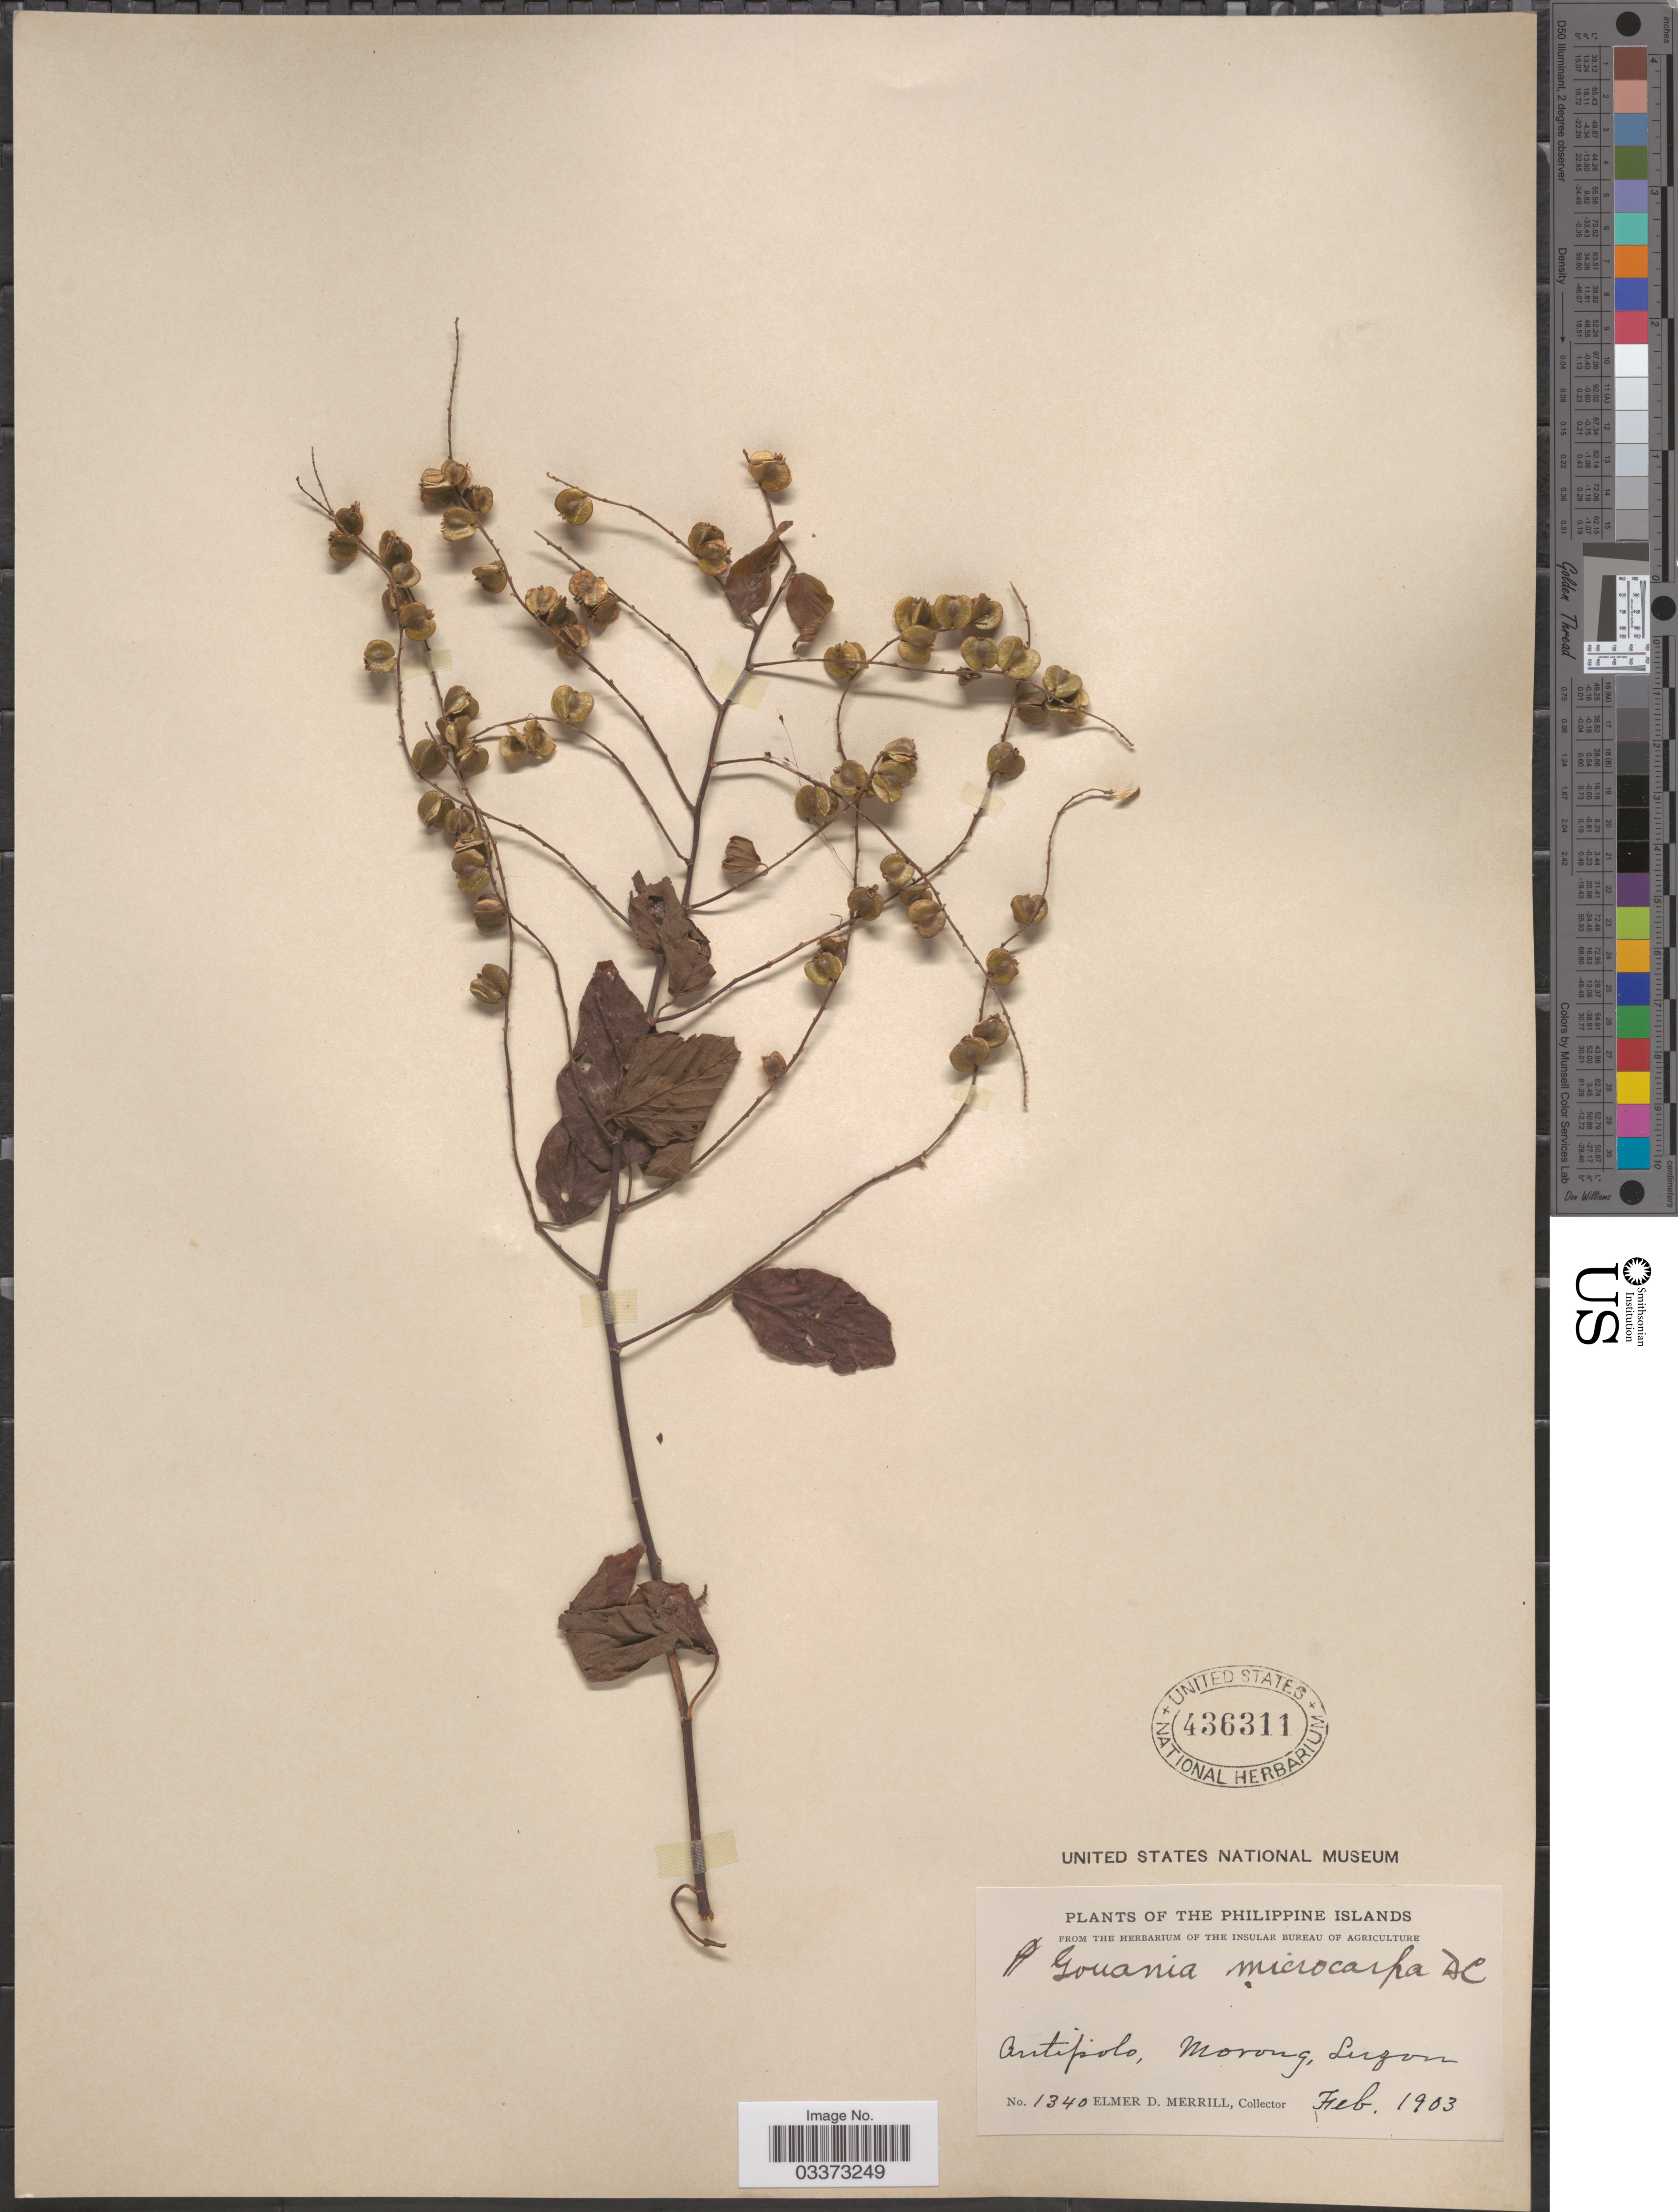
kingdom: Plantae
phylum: Tracheophyta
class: Magnoliopsida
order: Rosales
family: Rhamnaceae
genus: Gouania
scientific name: Gouania microcarpa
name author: DC.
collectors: E. D. Merrill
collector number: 1340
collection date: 1903-02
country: Philippines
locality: Antipolo, Morong, Luzon.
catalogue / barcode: US 436311